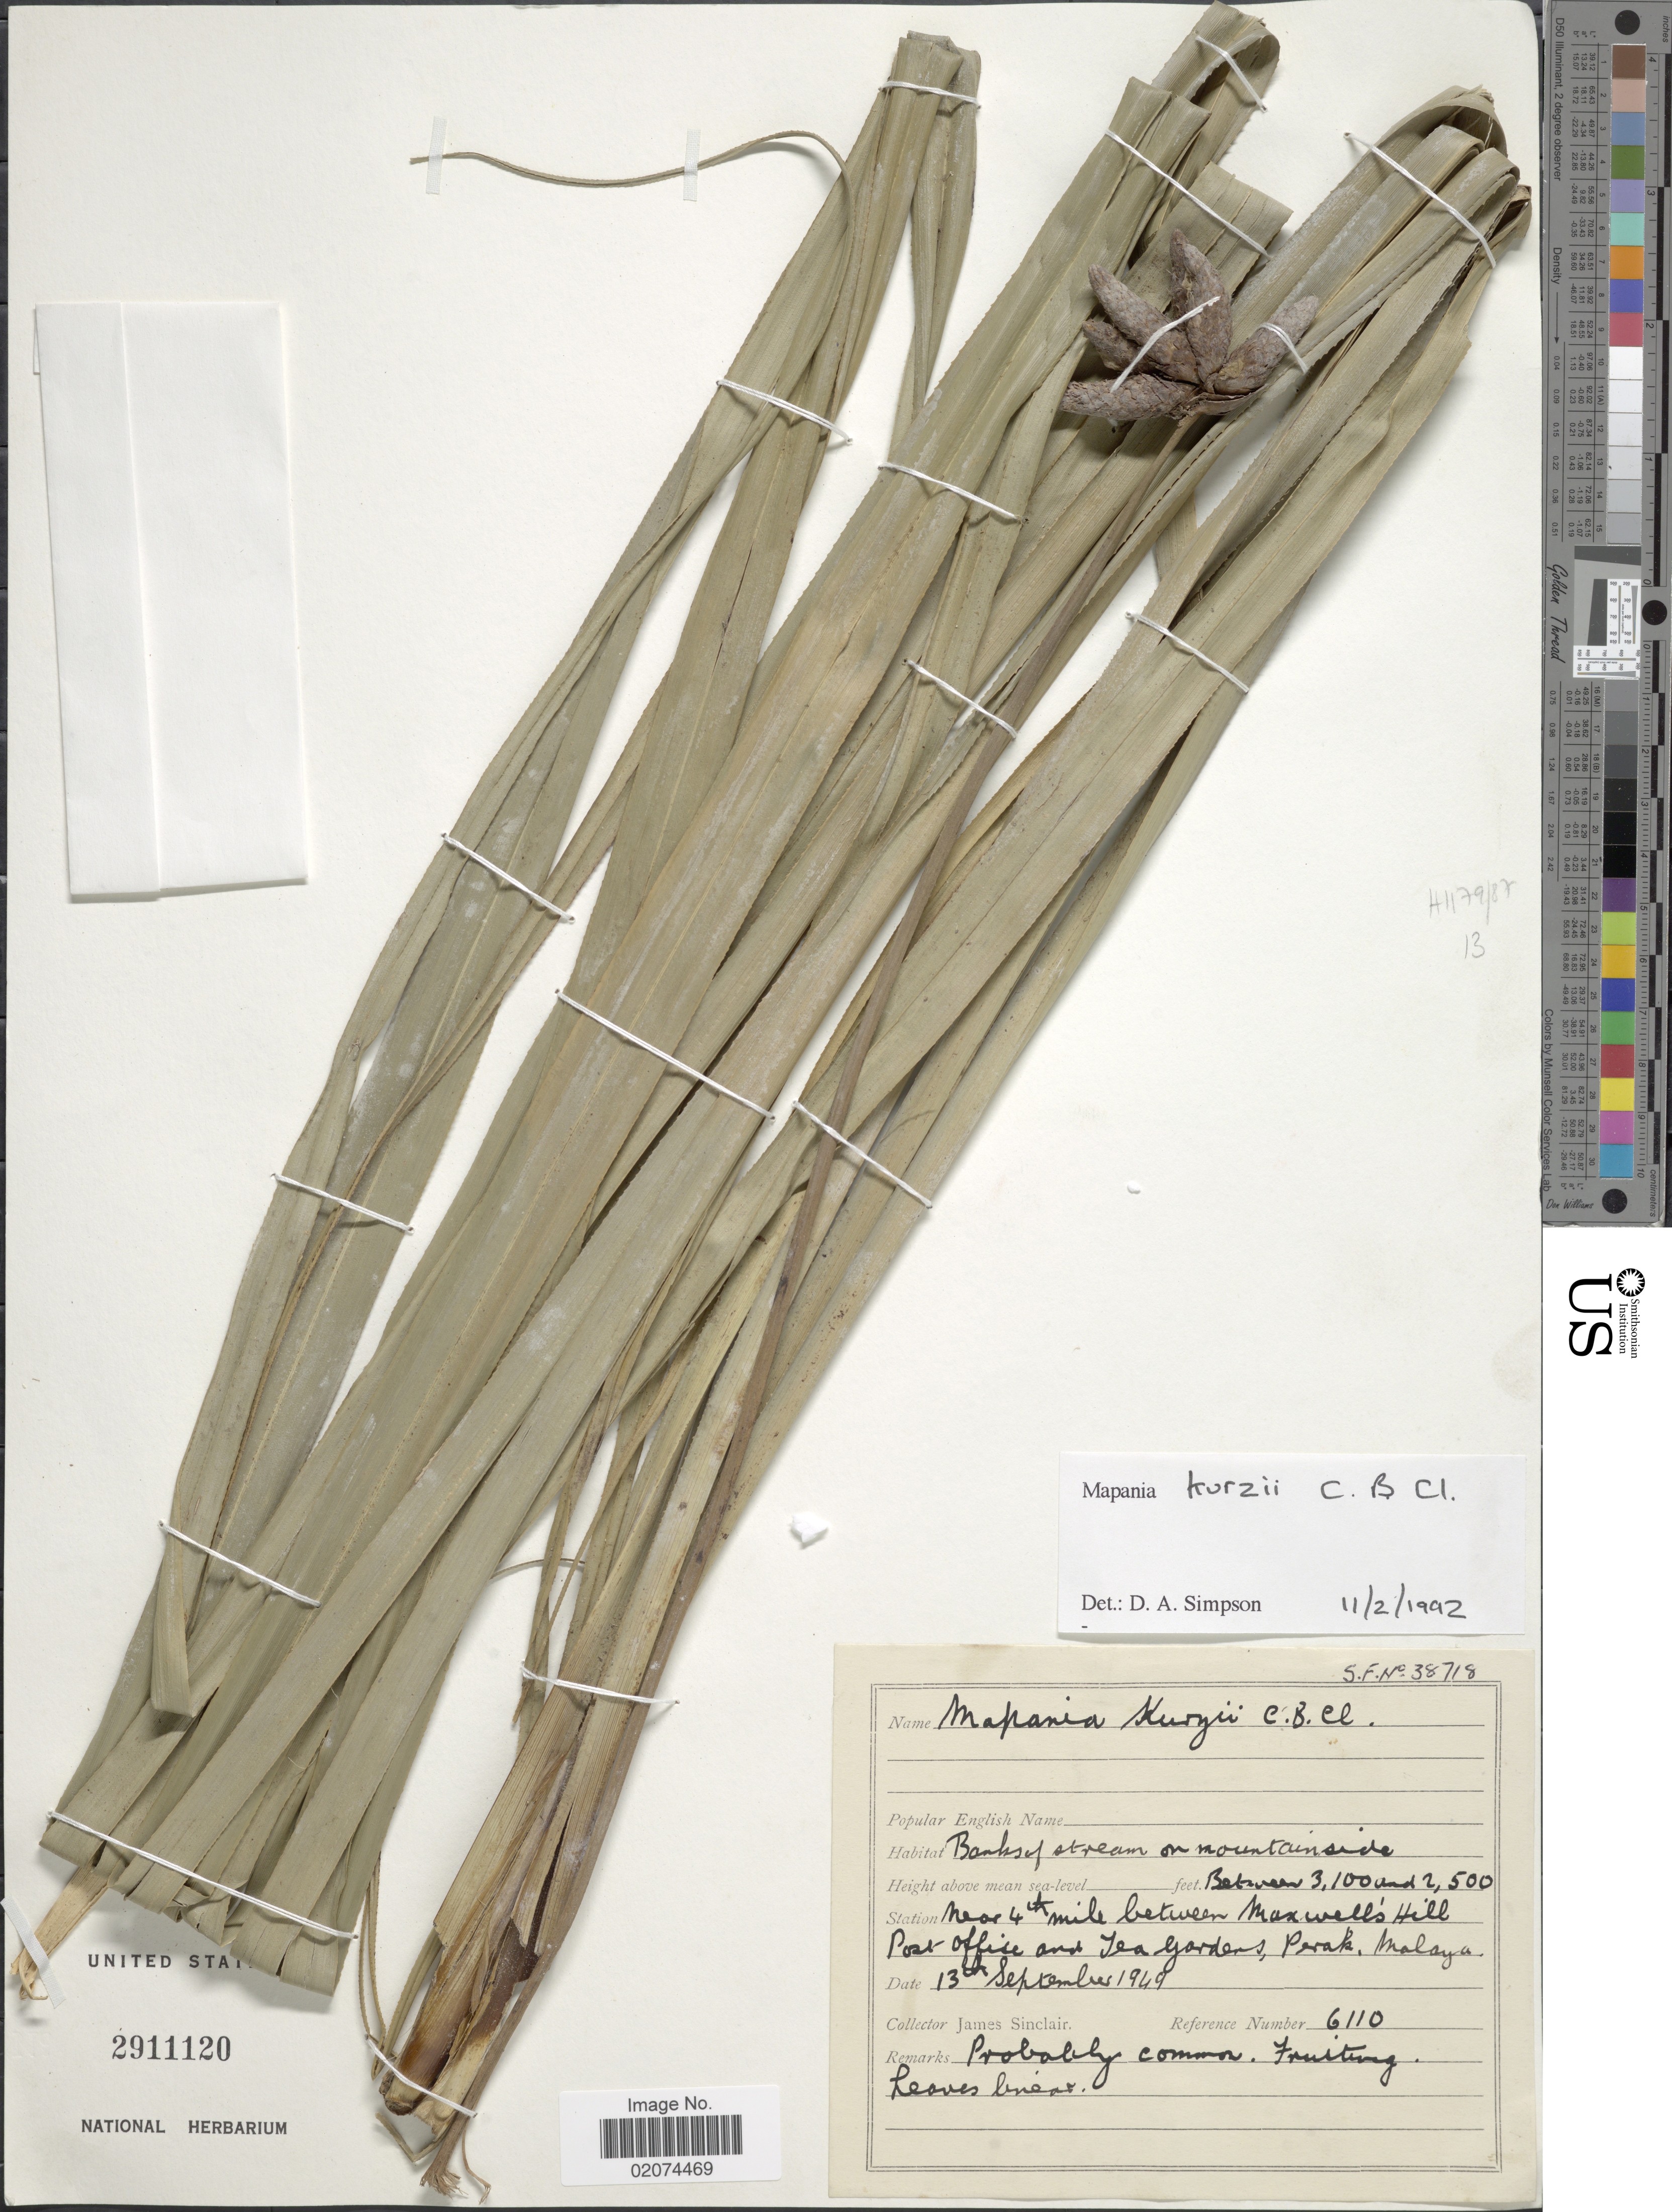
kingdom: Plantae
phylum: Tracheophyta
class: Liliopsida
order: Poales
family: Cyperaceae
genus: Mapania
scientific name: Mapania kurzii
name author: C.B. Clarke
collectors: J. Sinclair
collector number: S.F.N.38718/6110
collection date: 1949-09-13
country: Malaysia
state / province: Perak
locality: Near 4th mile between maxwell's Hill Post Office and Tea Garden, Perak, Malaya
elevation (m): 762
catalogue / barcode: US 2911120